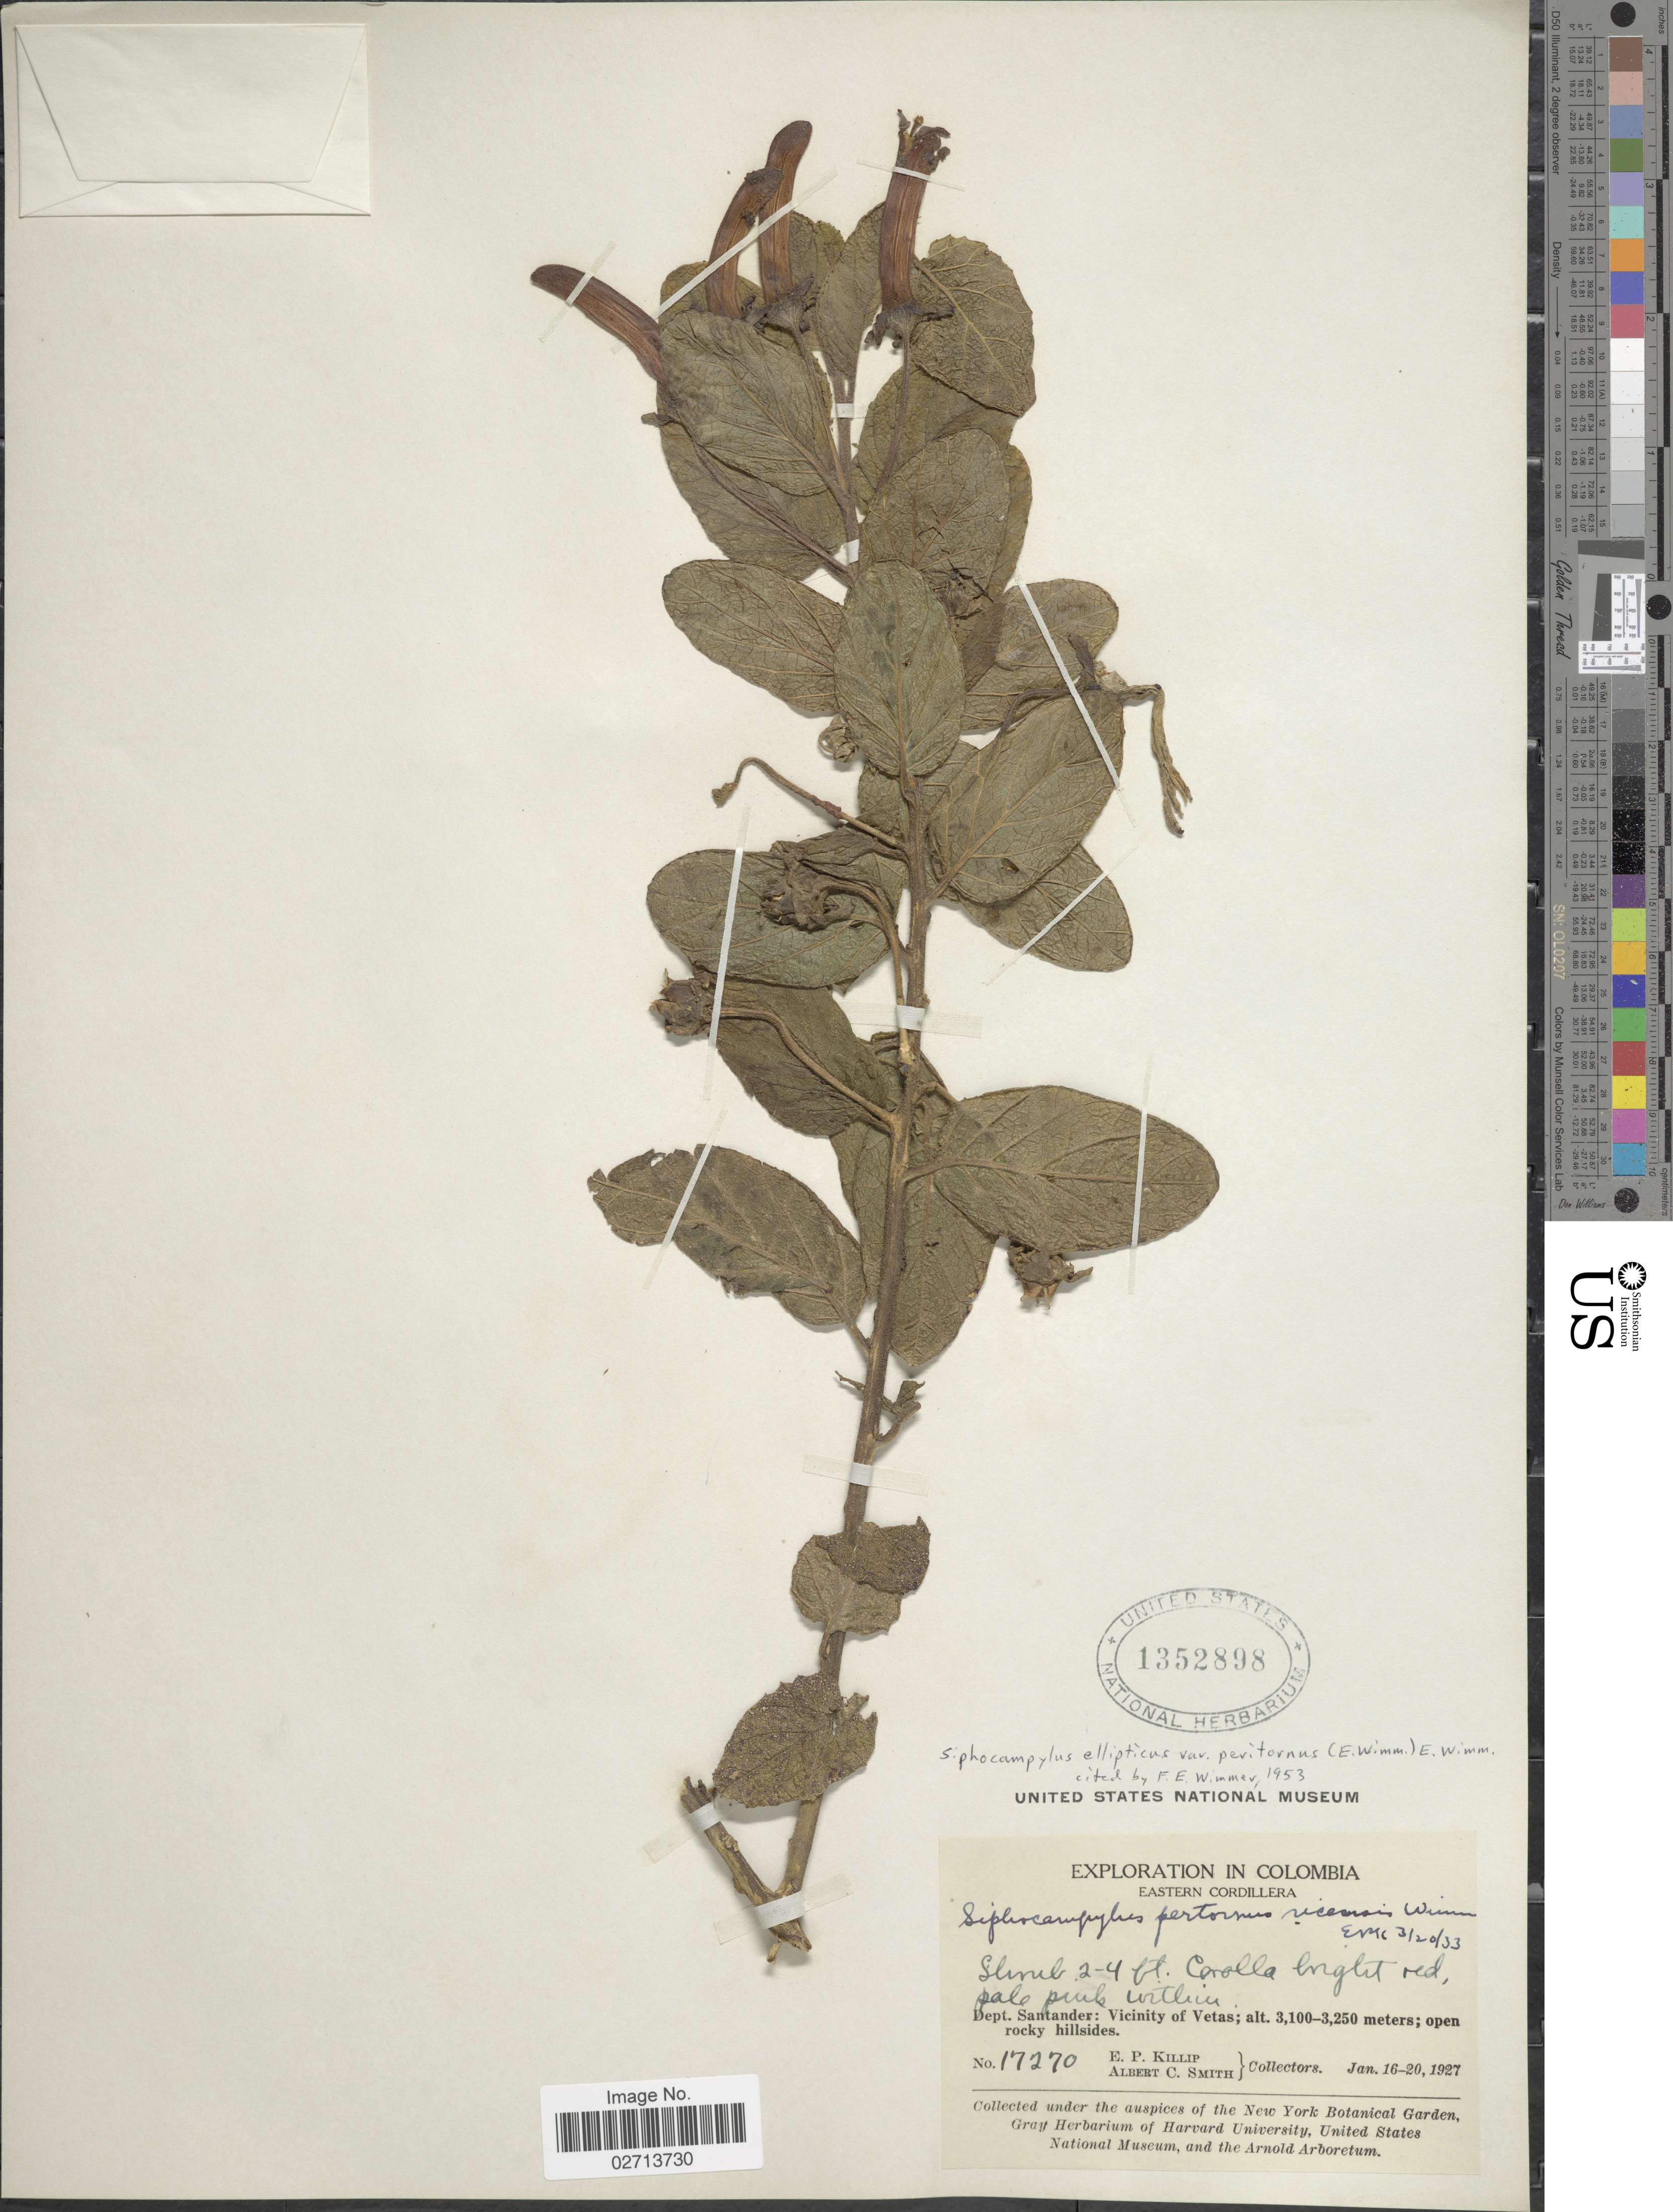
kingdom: Plantae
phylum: Tracheophyta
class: Magnoliopsida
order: Asterales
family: Campanulaceae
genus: Siphocampylus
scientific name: Siphocampylus ellipticus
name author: (Willd. ex Schult.) Vatke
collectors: E. P. Killip & A. C. Smith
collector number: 17270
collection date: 1927-01-16/1927-01-20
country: Colombia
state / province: Santander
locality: Eastern Cordillera, Dept. Santander: Vicinity of Vetas; open rocky hillsides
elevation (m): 3100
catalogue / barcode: US 1352898